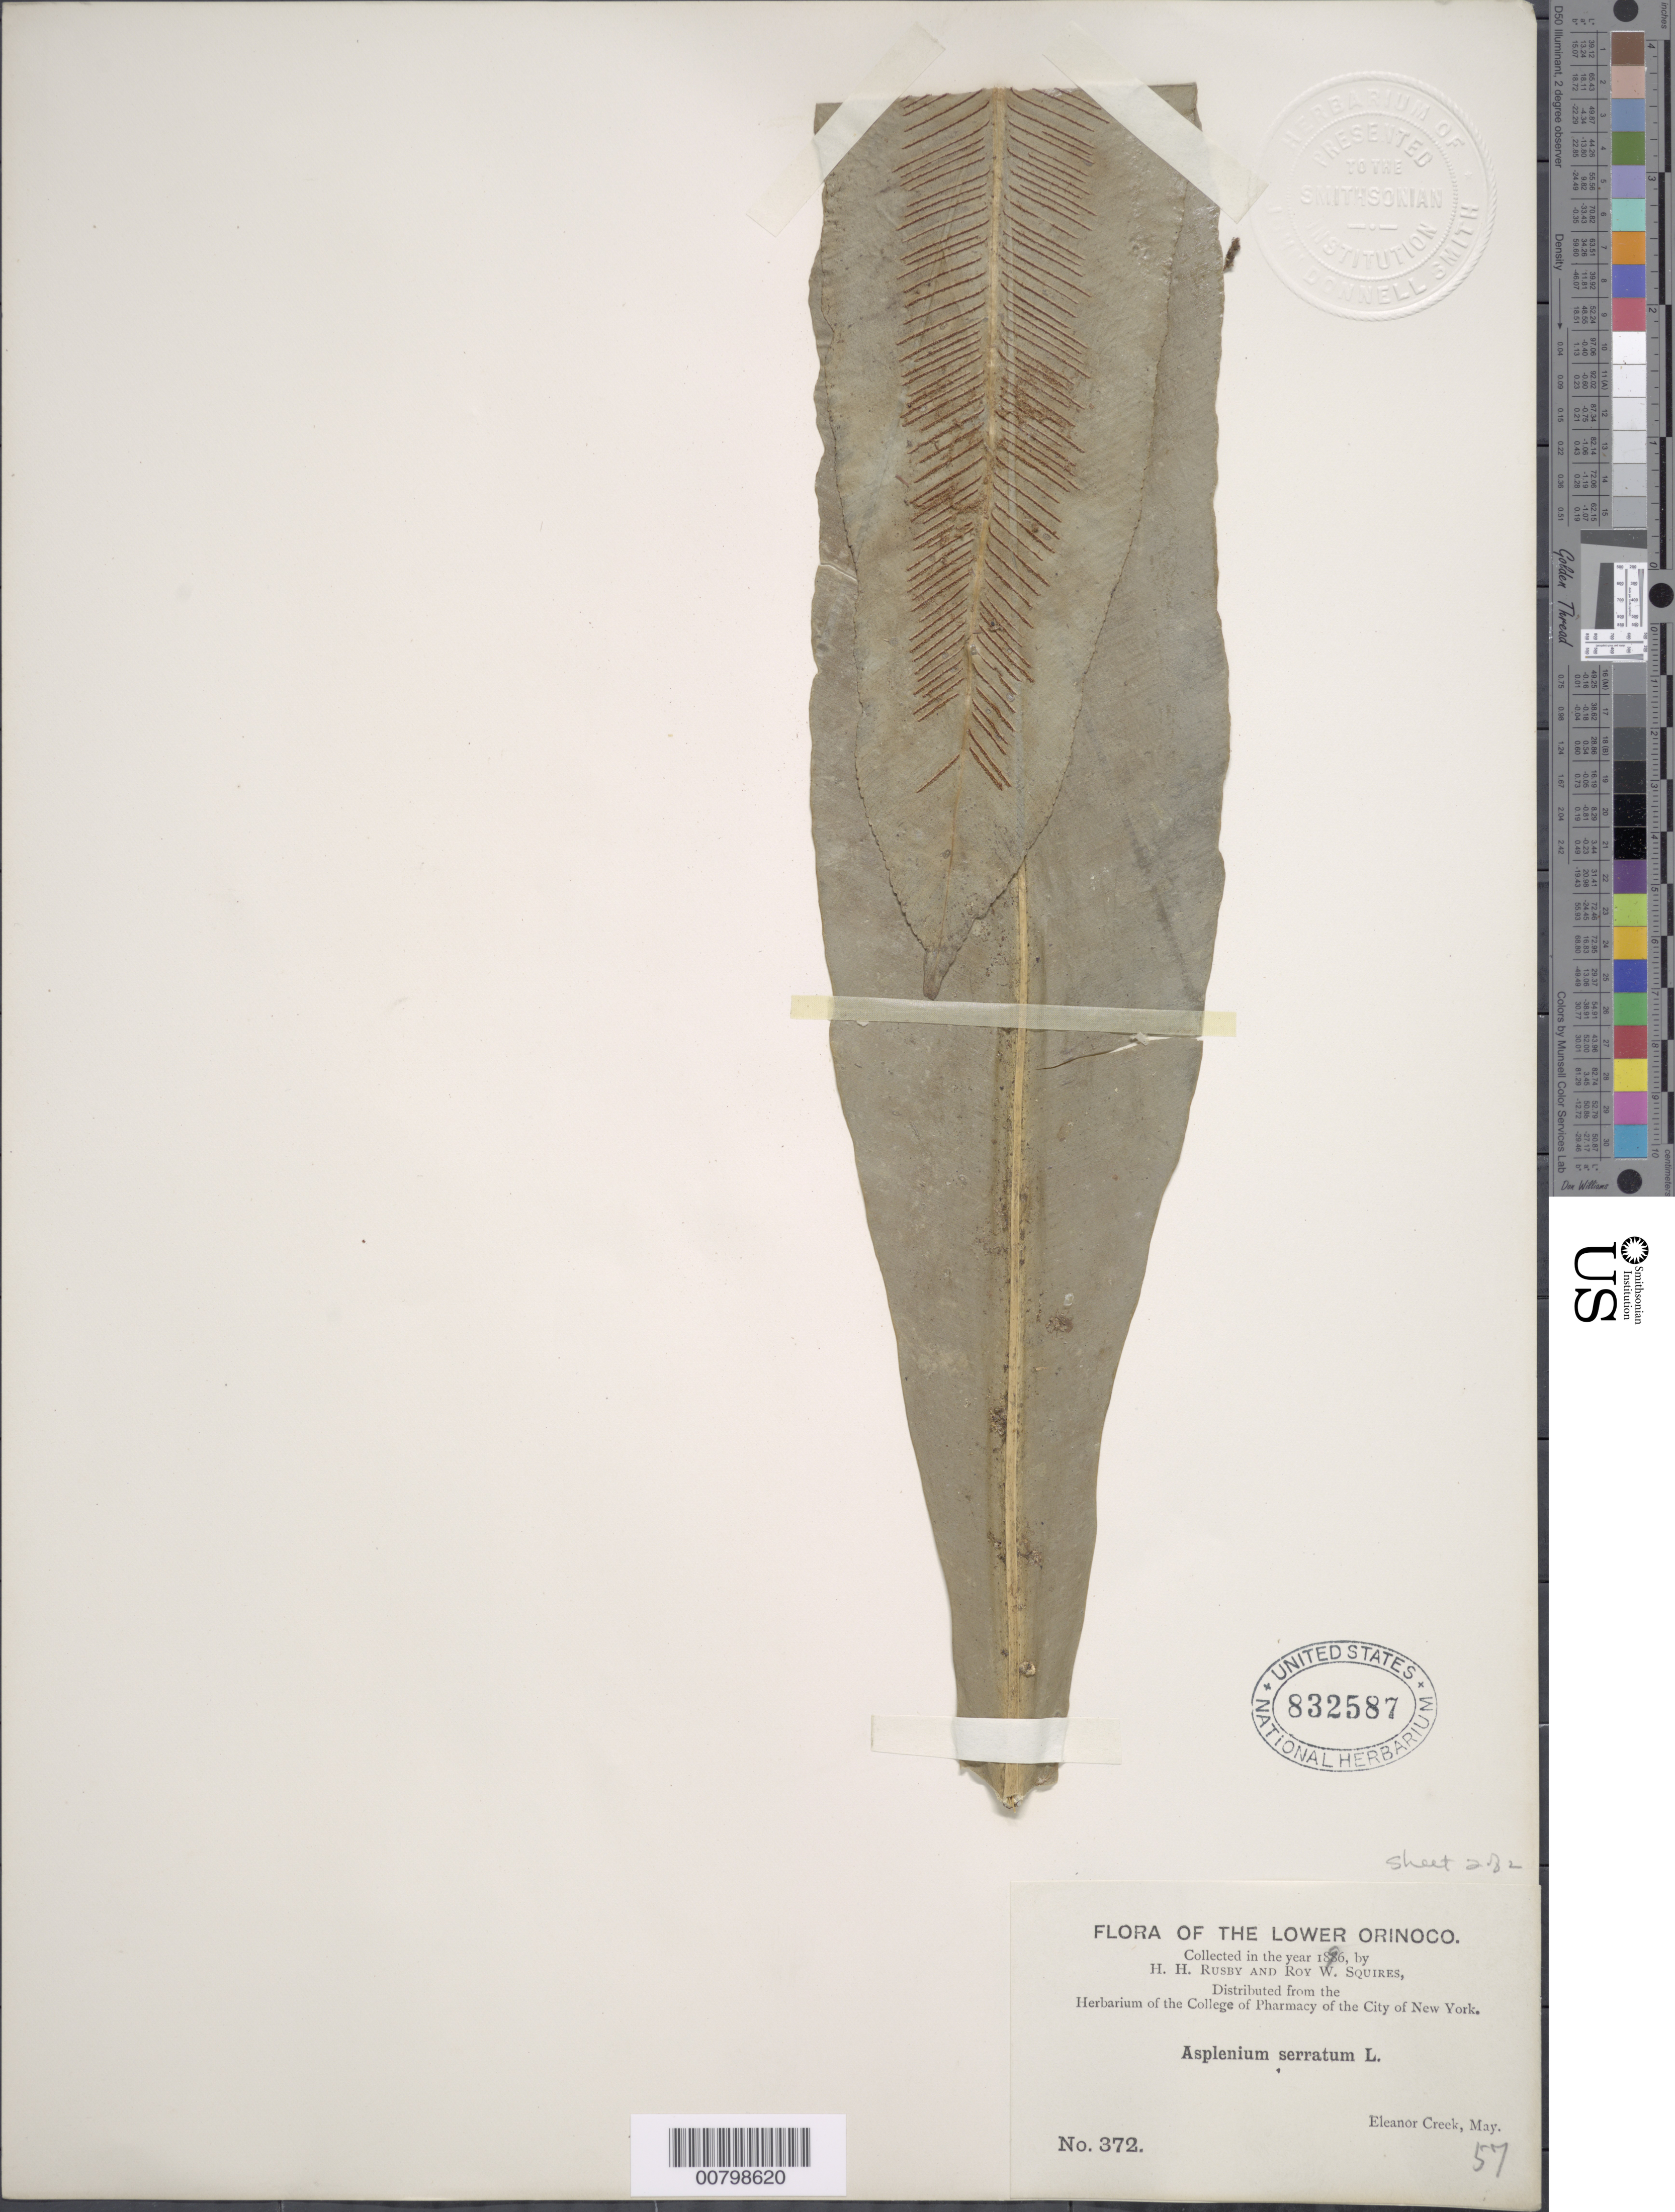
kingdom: Plantae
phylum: Tracheophyta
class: Polypodiopsida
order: Polypodiales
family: Aspleniaceae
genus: Asplenium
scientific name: Asplenium serratum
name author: L.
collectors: H. H. Rusby & R. Squires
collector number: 372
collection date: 1896-05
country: Venezuela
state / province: Delta Amacuro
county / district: Antonio Díaz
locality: Lower Orinoco, Eleanor Creek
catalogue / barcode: US 832587